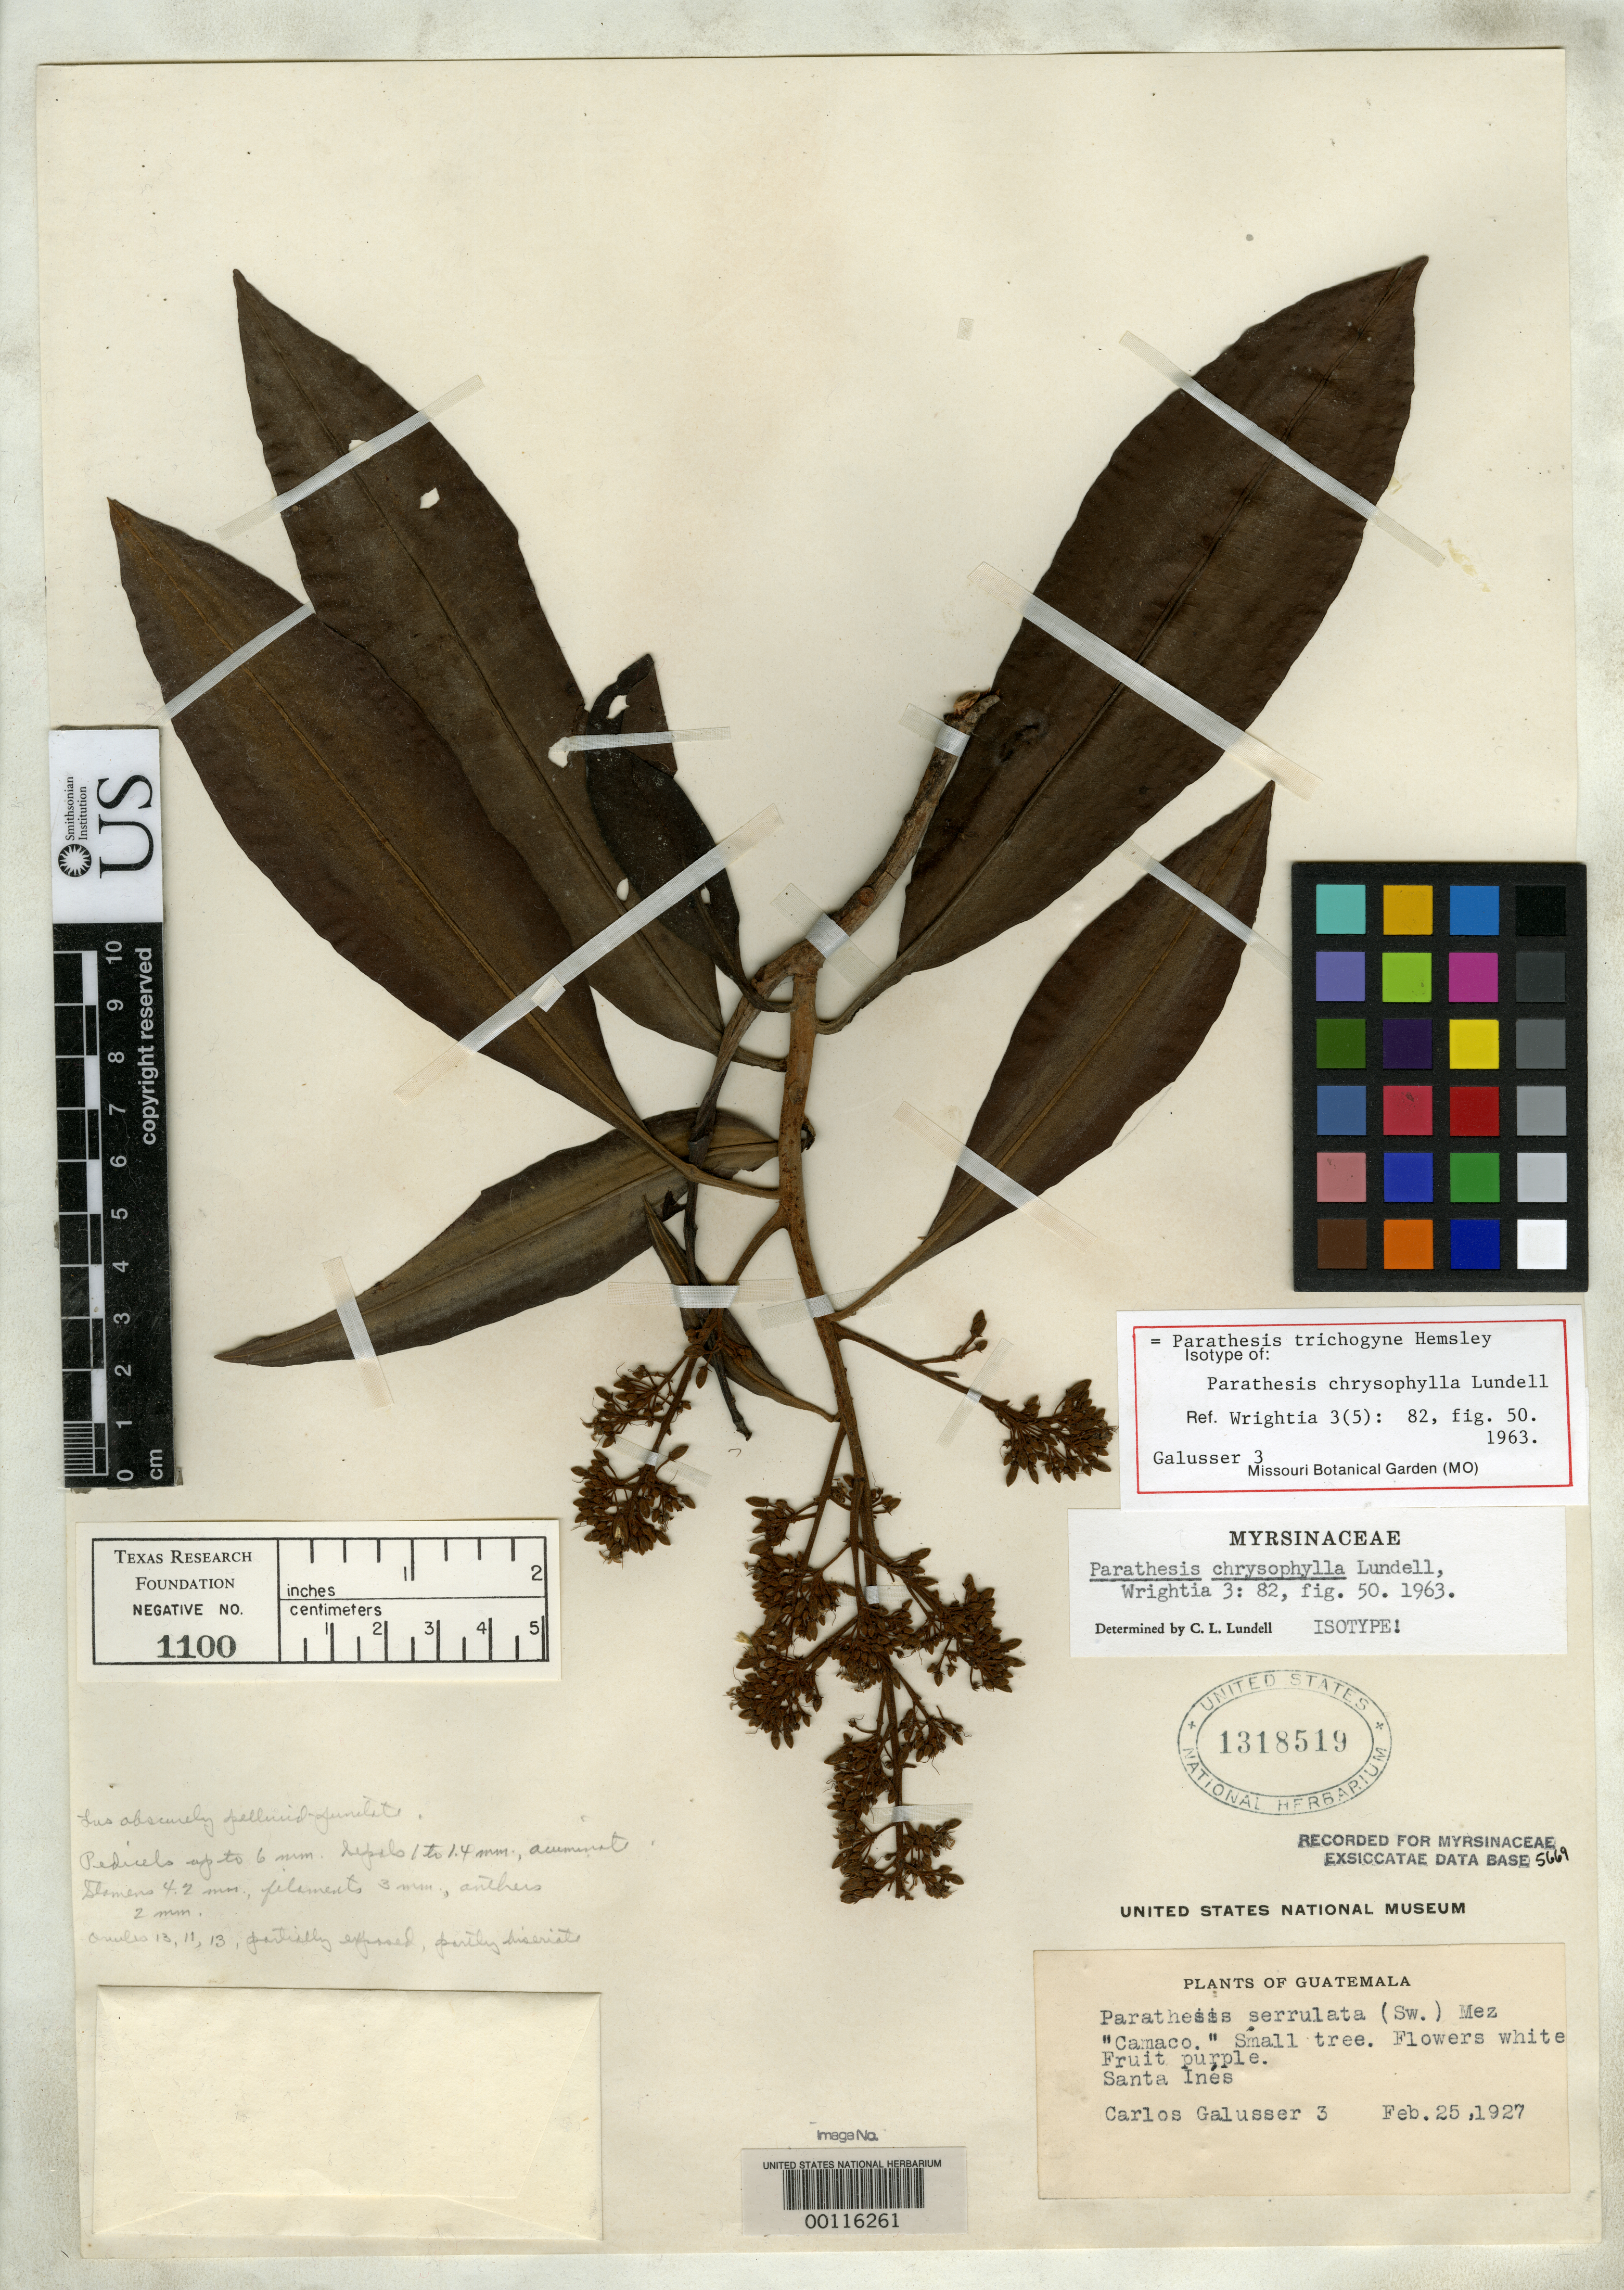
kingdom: Plantae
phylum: Tracheophyta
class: Magnoliopsida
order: Ericales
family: Primulaceae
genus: Parathesis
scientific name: Parathesis chrysophylla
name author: Lundell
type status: Isotype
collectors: C. Galusser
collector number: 3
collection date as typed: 25 Feb 1927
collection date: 1927-02-25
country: Guatemala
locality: Santa Ines.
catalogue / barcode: US 1318519